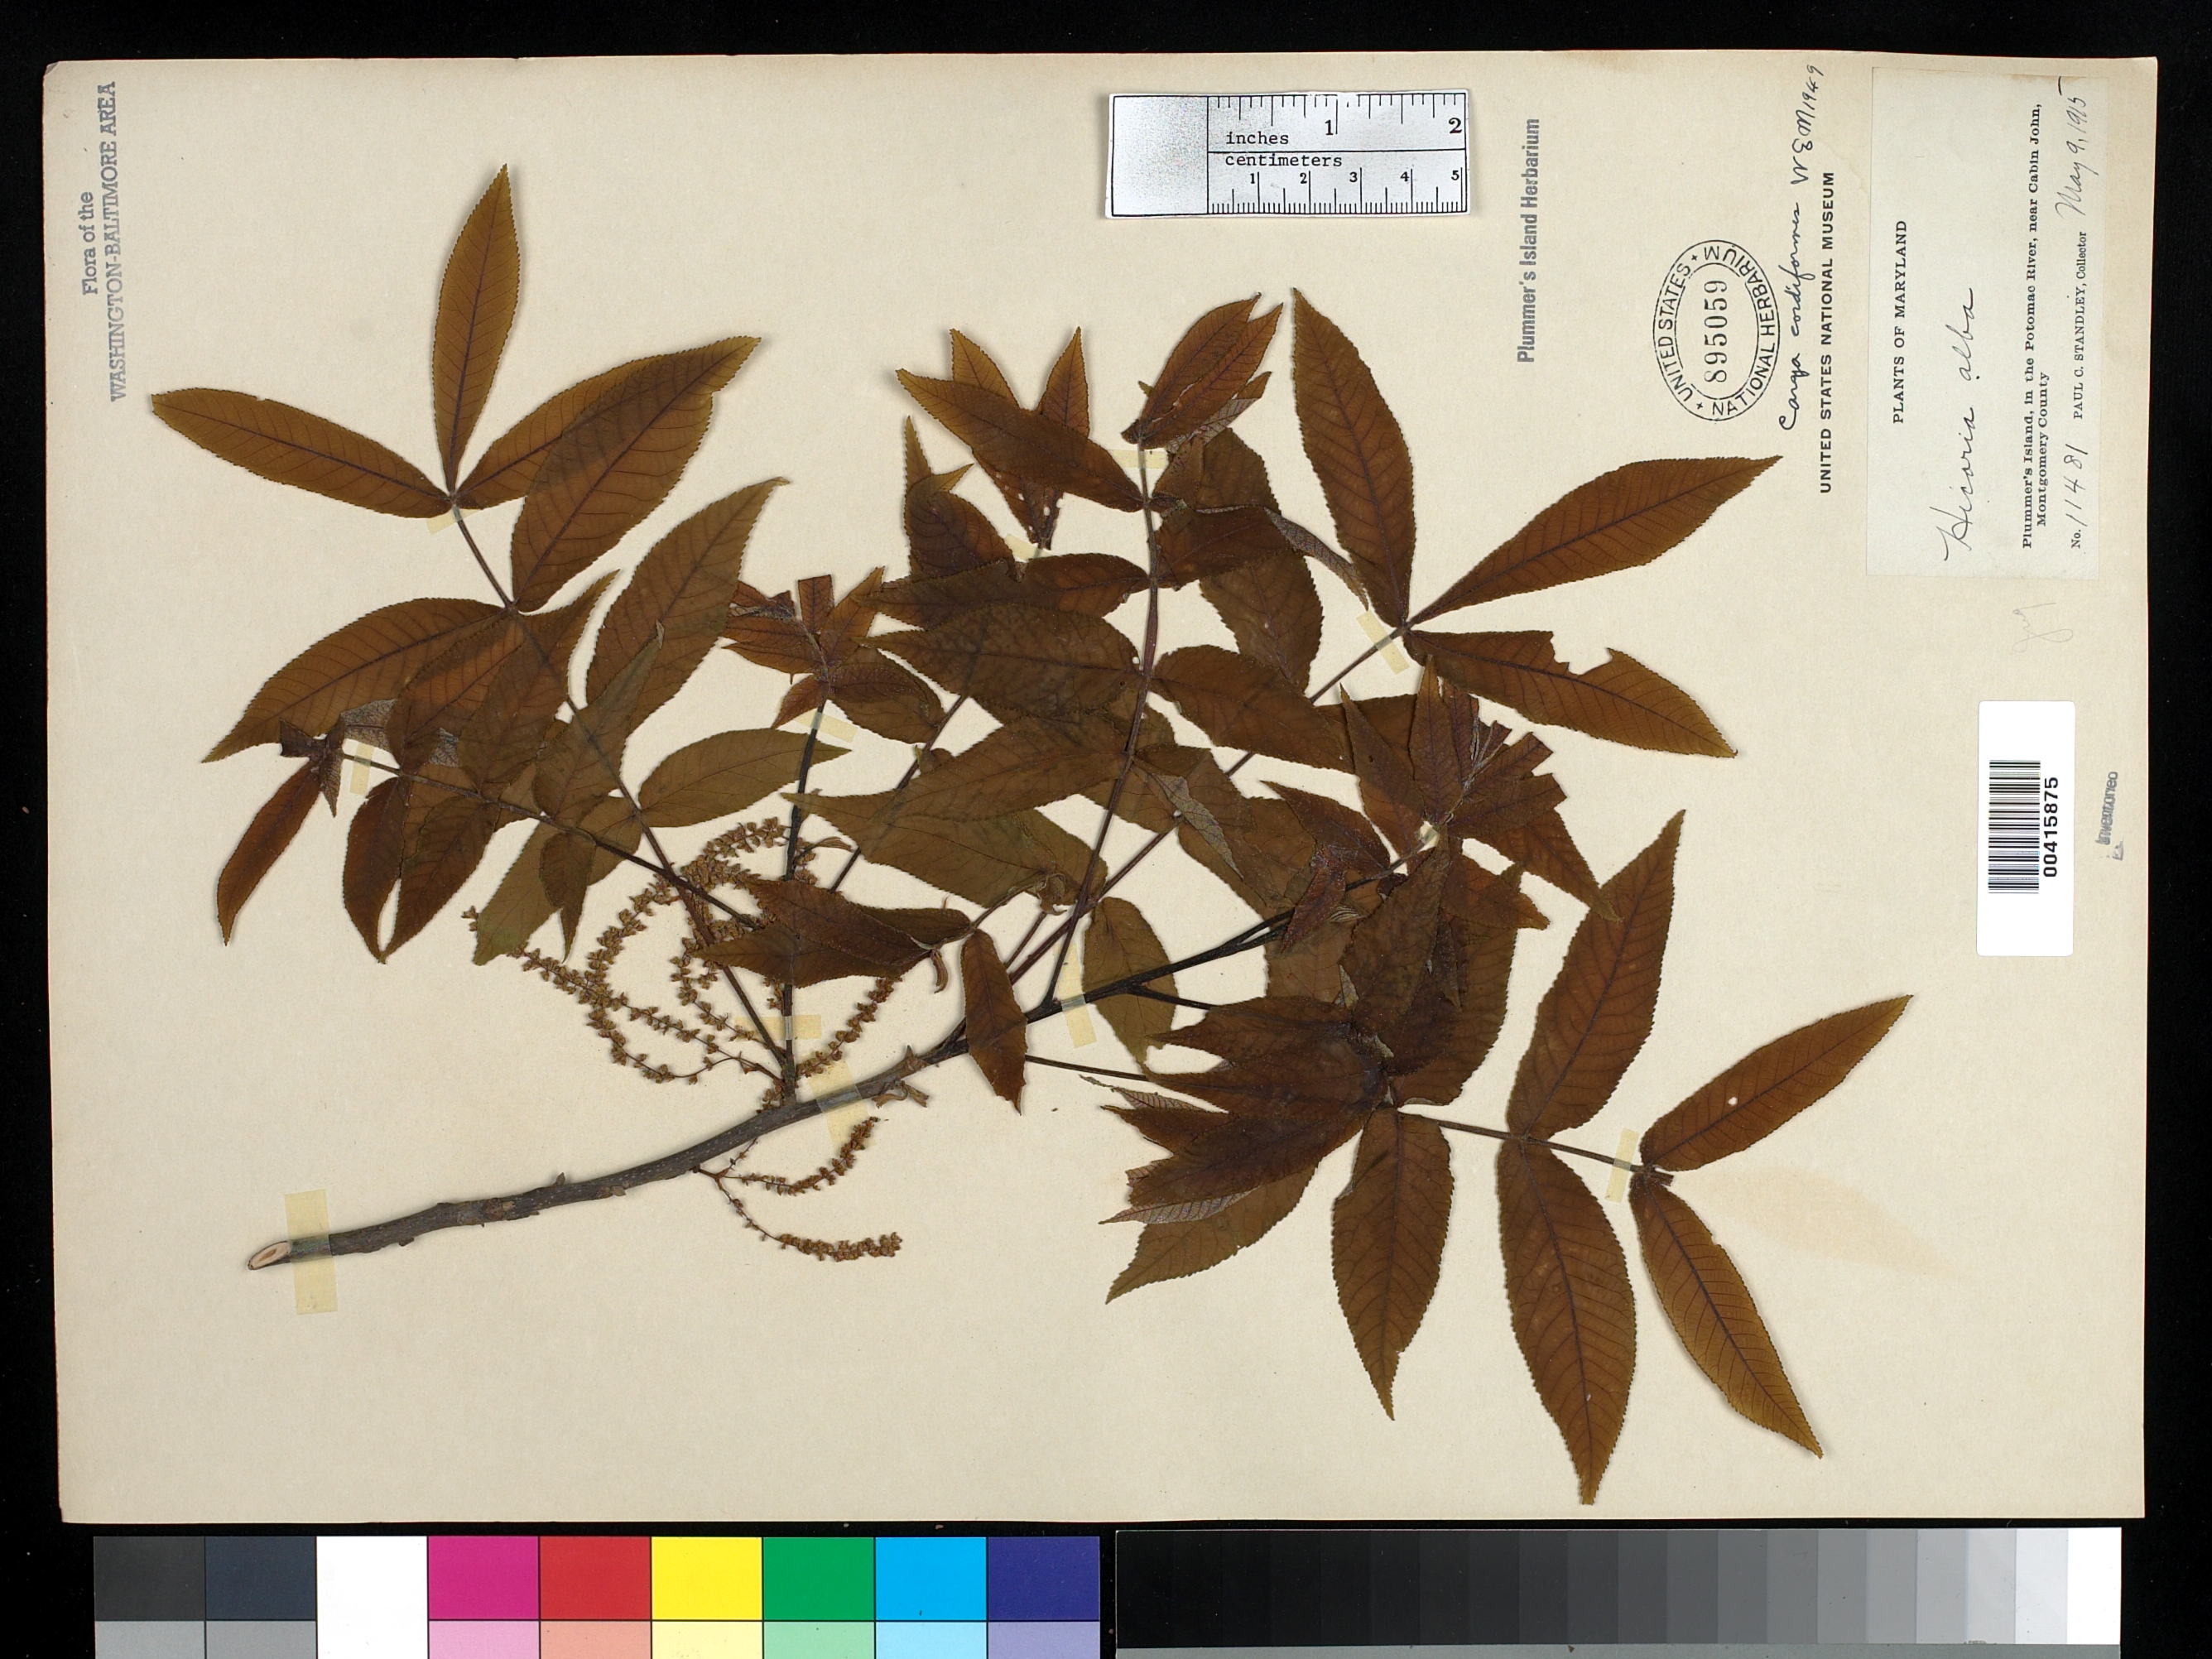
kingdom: Plantae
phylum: Tracheophyta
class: Magnoliopsida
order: Fagales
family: Juglandaceae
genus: Carya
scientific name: Carya cordiformis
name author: (Wangenh.) K. Koch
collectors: P. C. Standley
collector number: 11481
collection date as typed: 09 May 1915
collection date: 1915-05-09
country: United States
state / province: Maryland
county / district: Montgomery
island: Plummers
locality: Plummer's Island C. & O. Canal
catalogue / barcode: US 895059